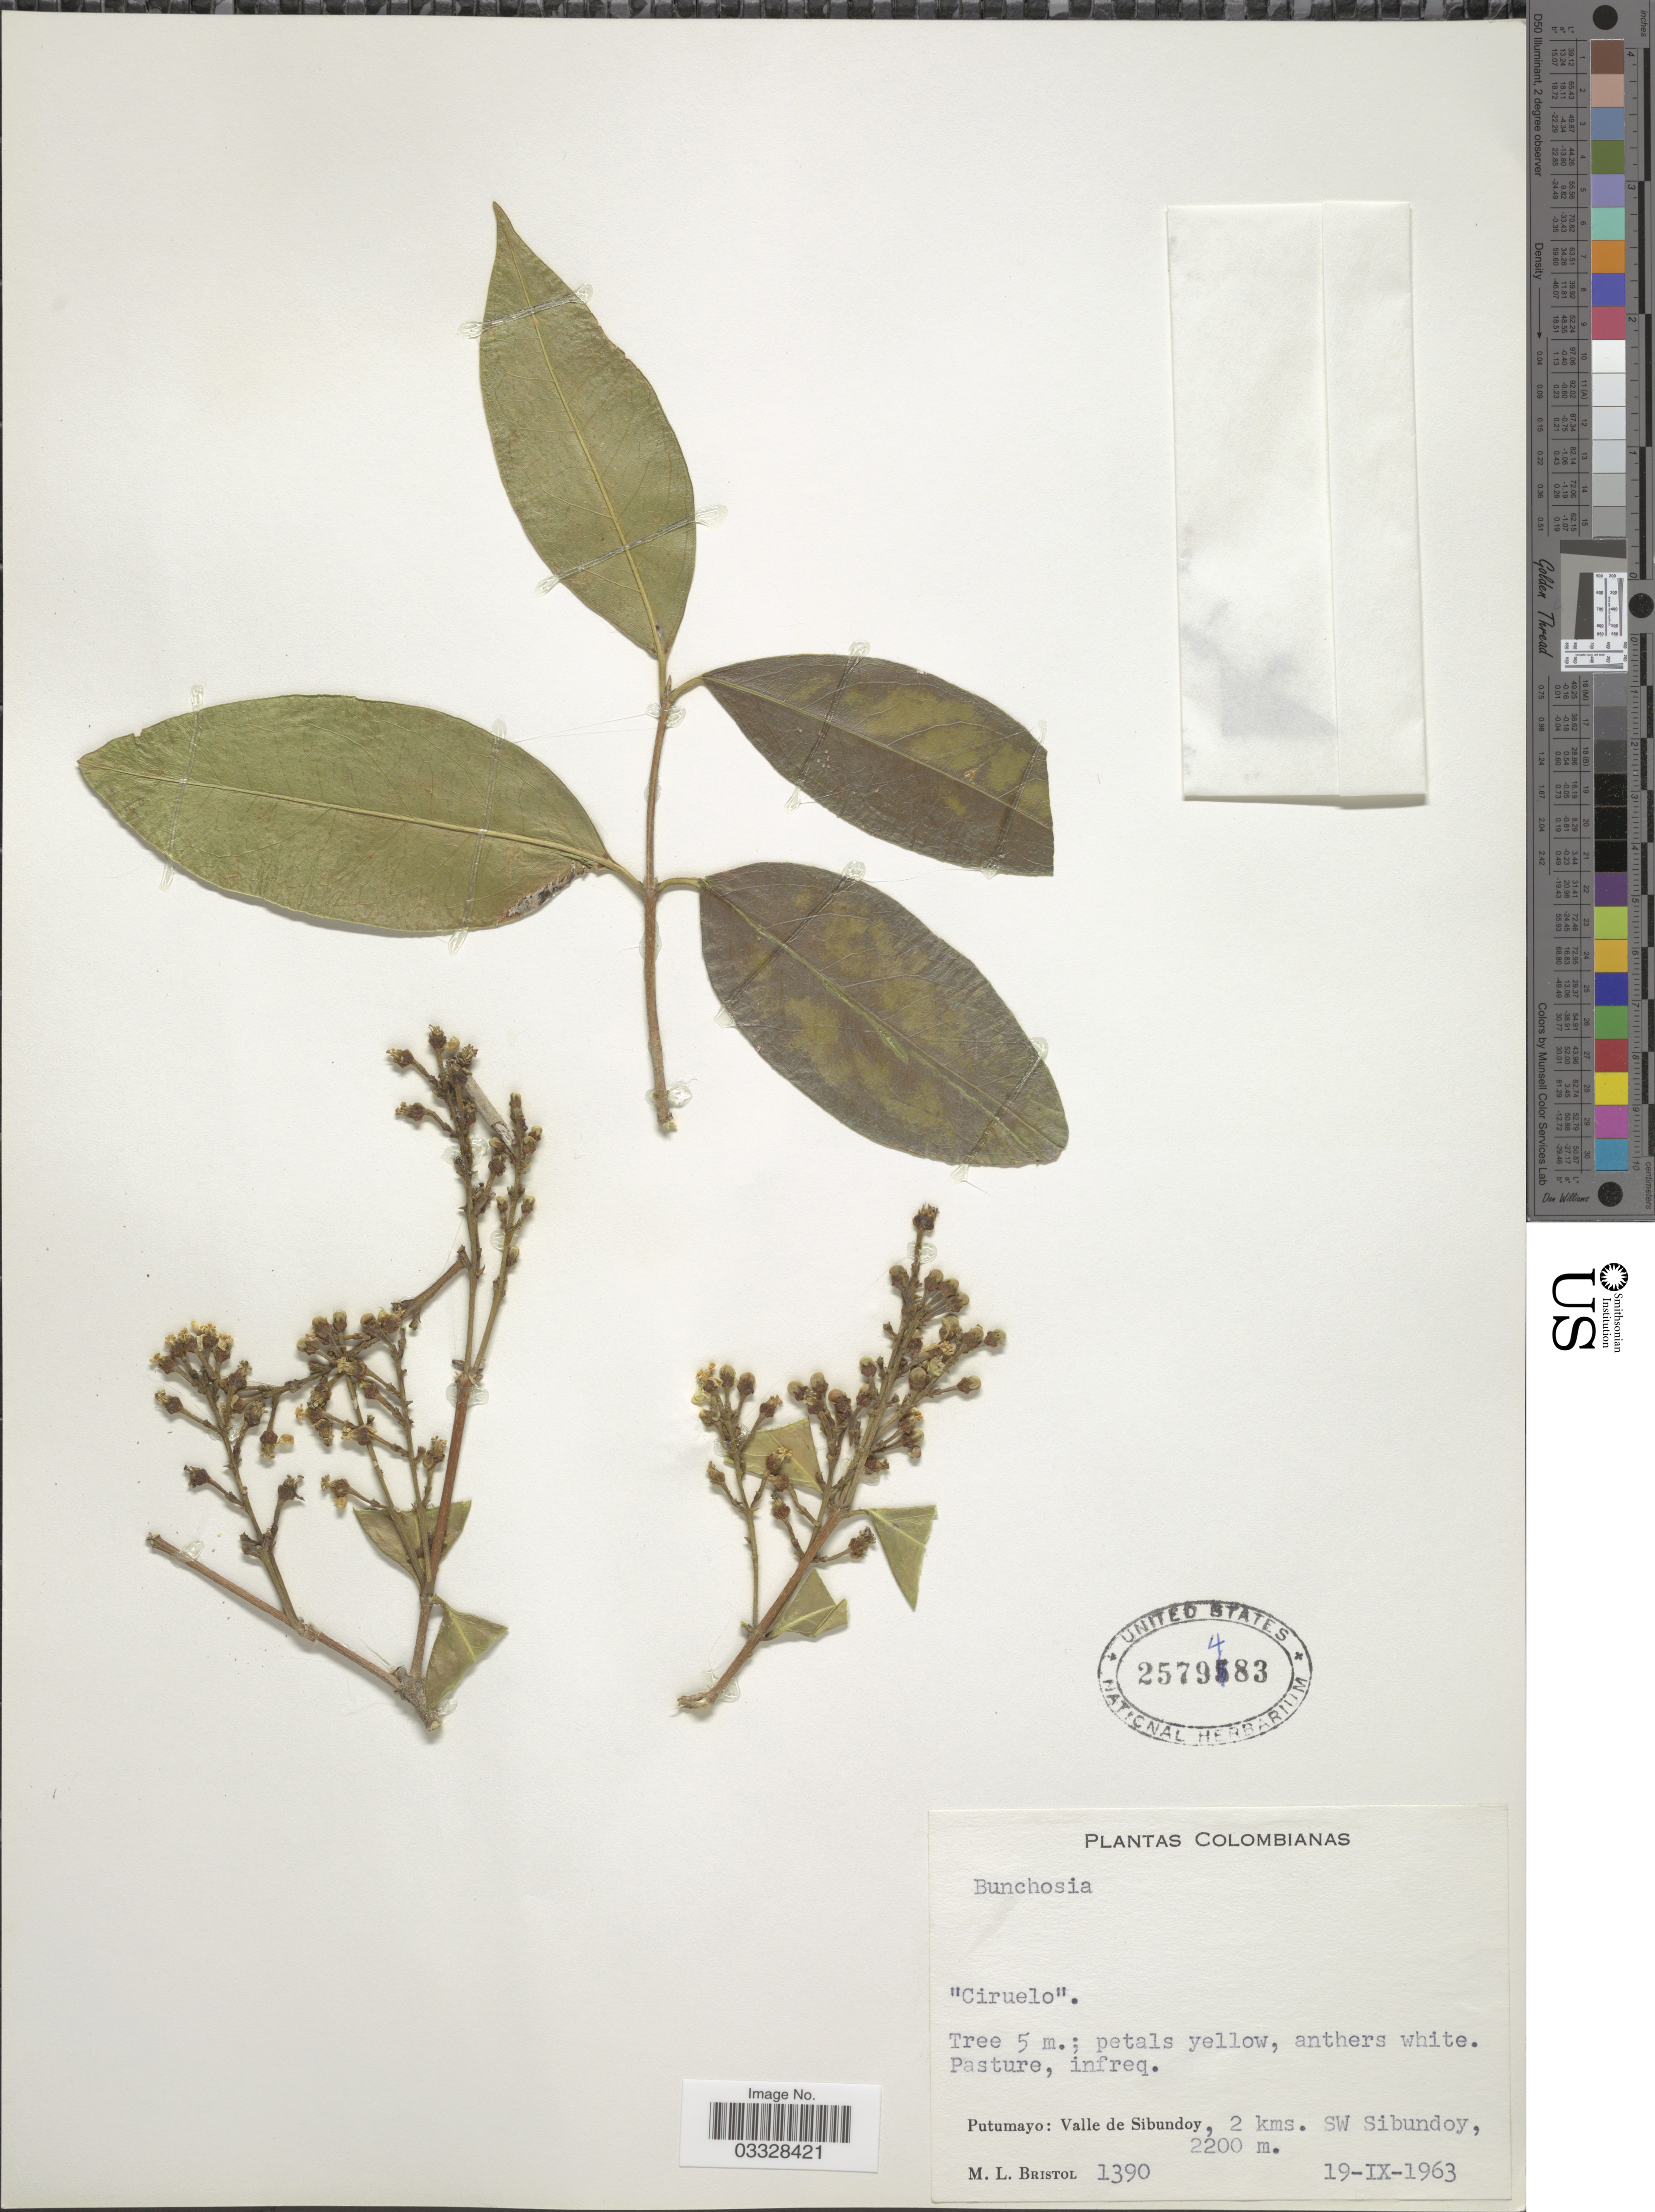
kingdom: Plantae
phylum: Tracheophyta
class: Magnoliopsida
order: Malpighiales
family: Malpighiaceae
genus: Bunchosia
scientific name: Bunchosia sp.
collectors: M. L. Bristol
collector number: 1390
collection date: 1963-09-19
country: Colombia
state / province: Putumayo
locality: Valle de Sibundoy, 2 kms. SW Sibundoy.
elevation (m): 2200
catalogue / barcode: US 2579483